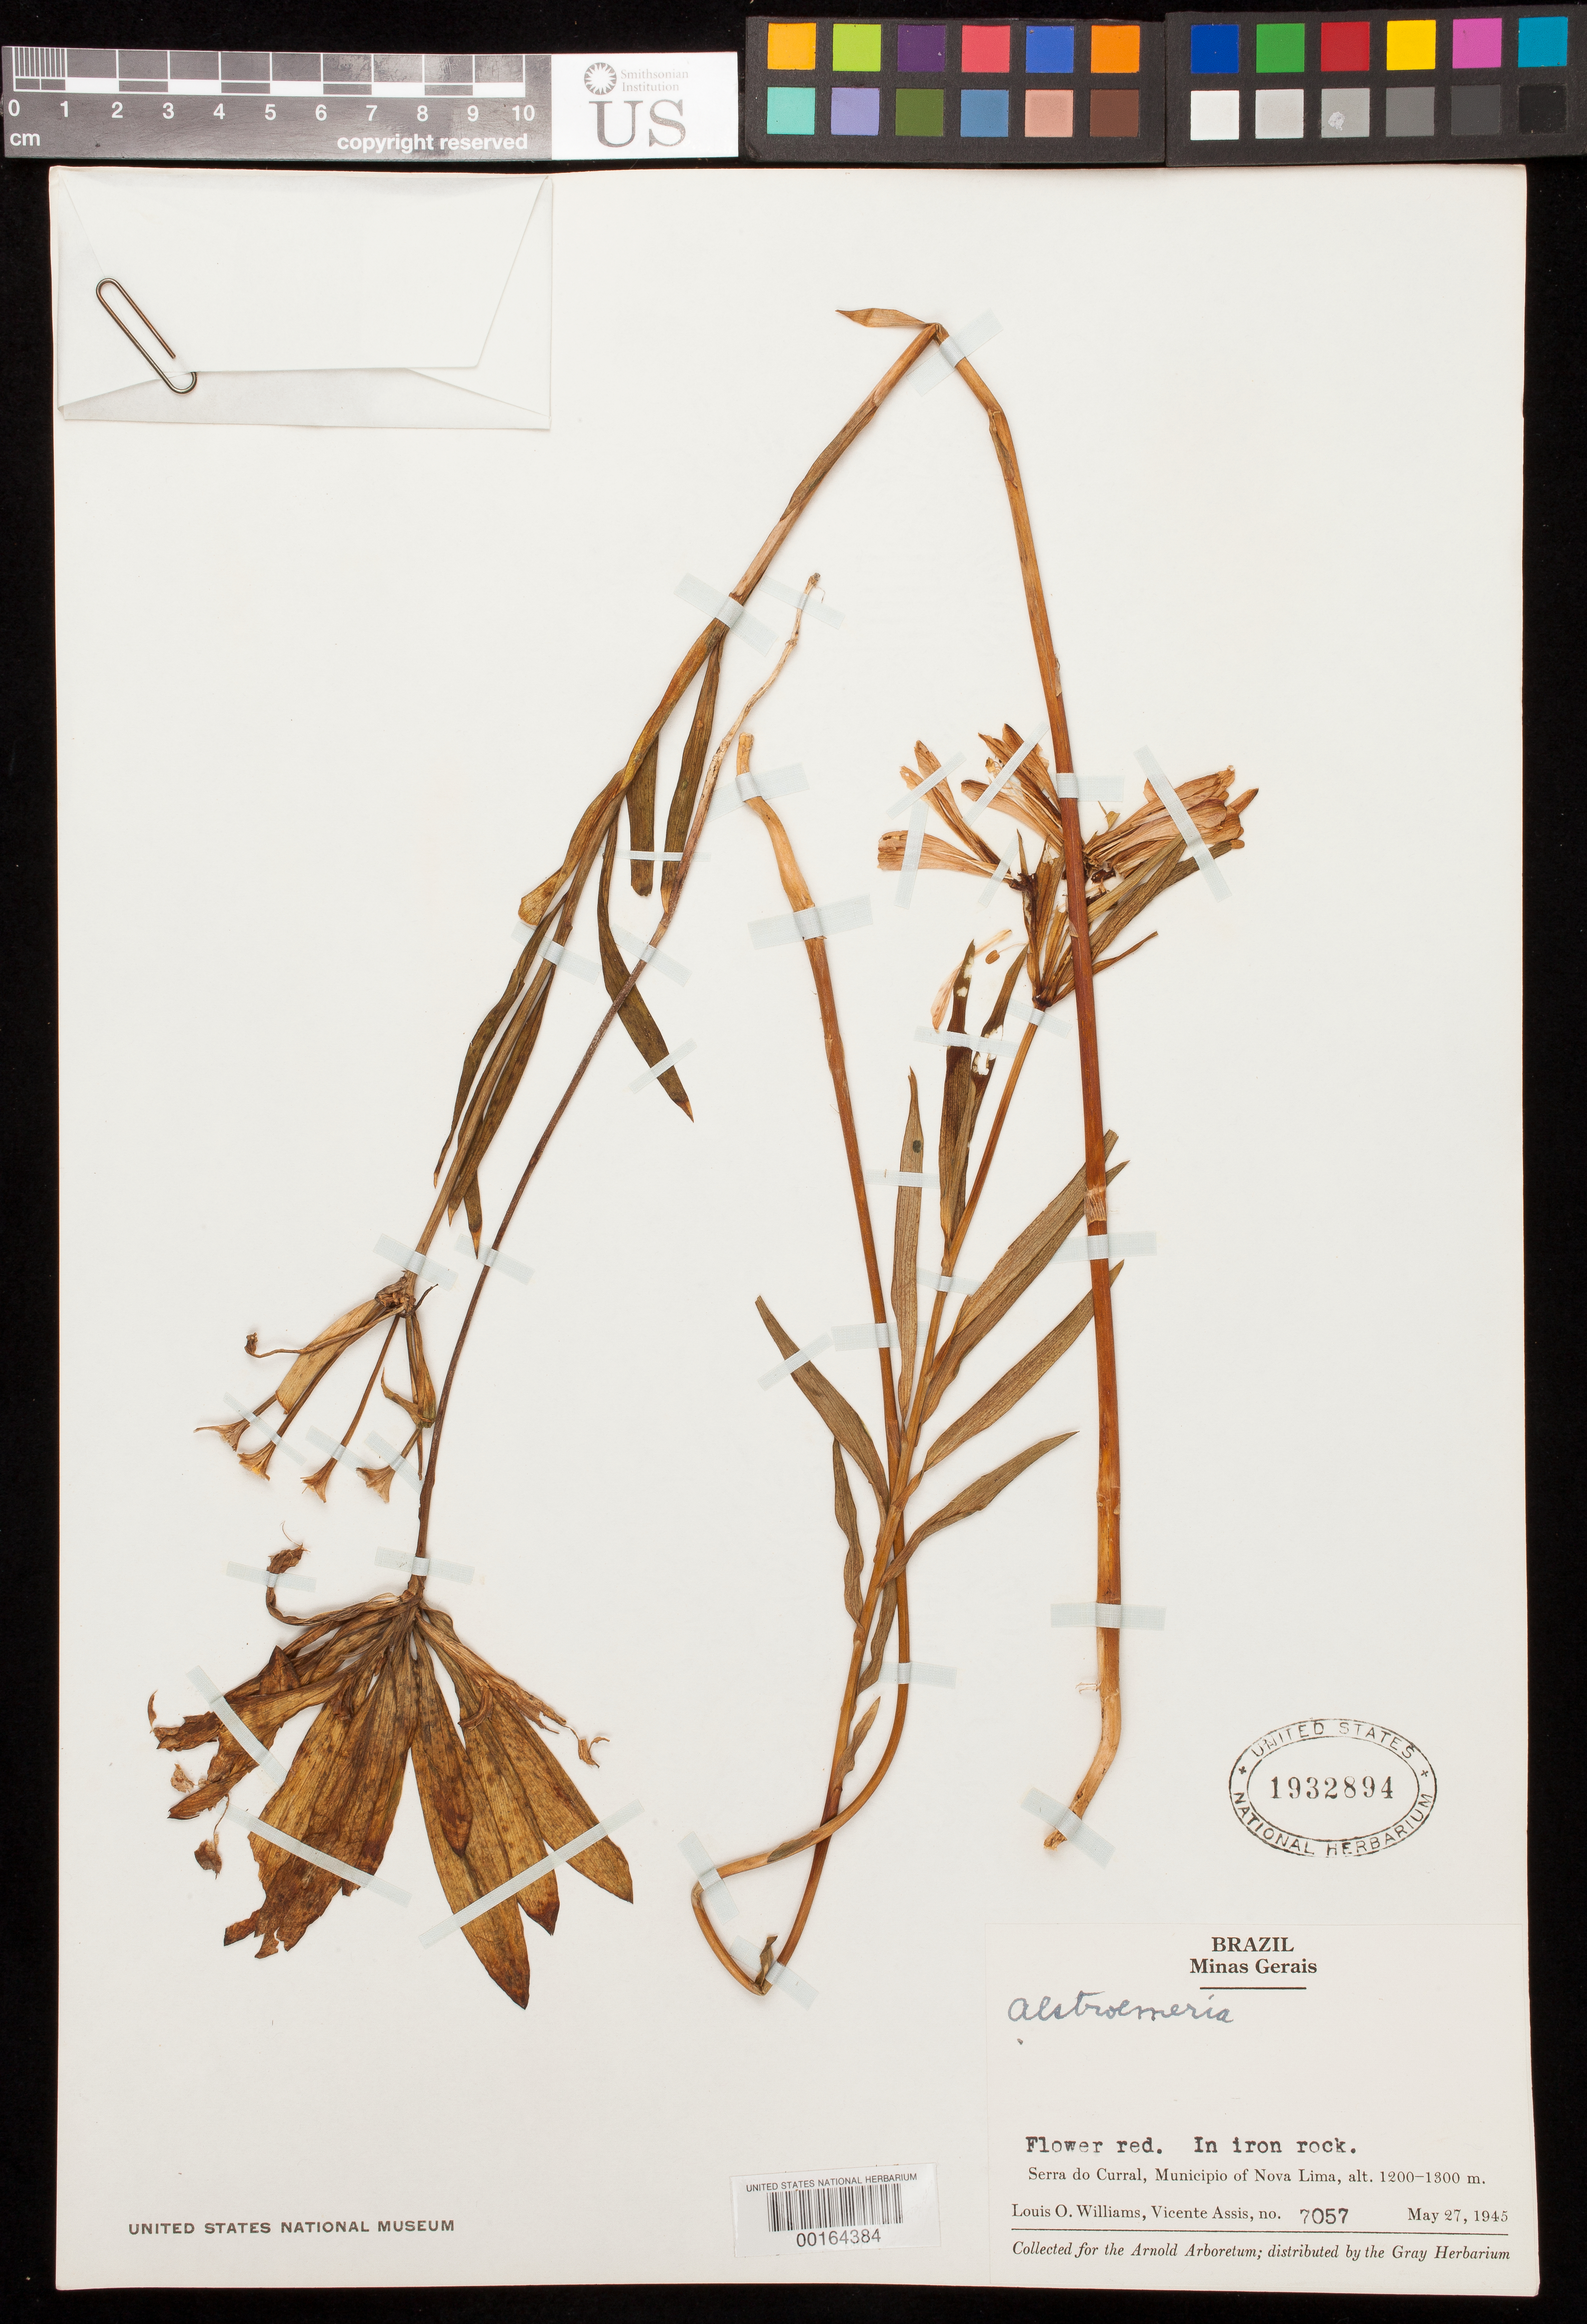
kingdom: Plantae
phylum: Tracheophyta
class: Liliopsida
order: Liliales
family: Alstroemeriaceae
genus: Alstroemeria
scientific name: Alstroemeria sp.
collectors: L. O. Williams & V. Assis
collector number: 7057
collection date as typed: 27 May 1945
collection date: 1945-05-27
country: Brazil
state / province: Minas Gerais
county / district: Nova Lima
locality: Serra do curral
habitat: In iron rock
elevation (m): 1200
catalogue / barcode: US 1932894